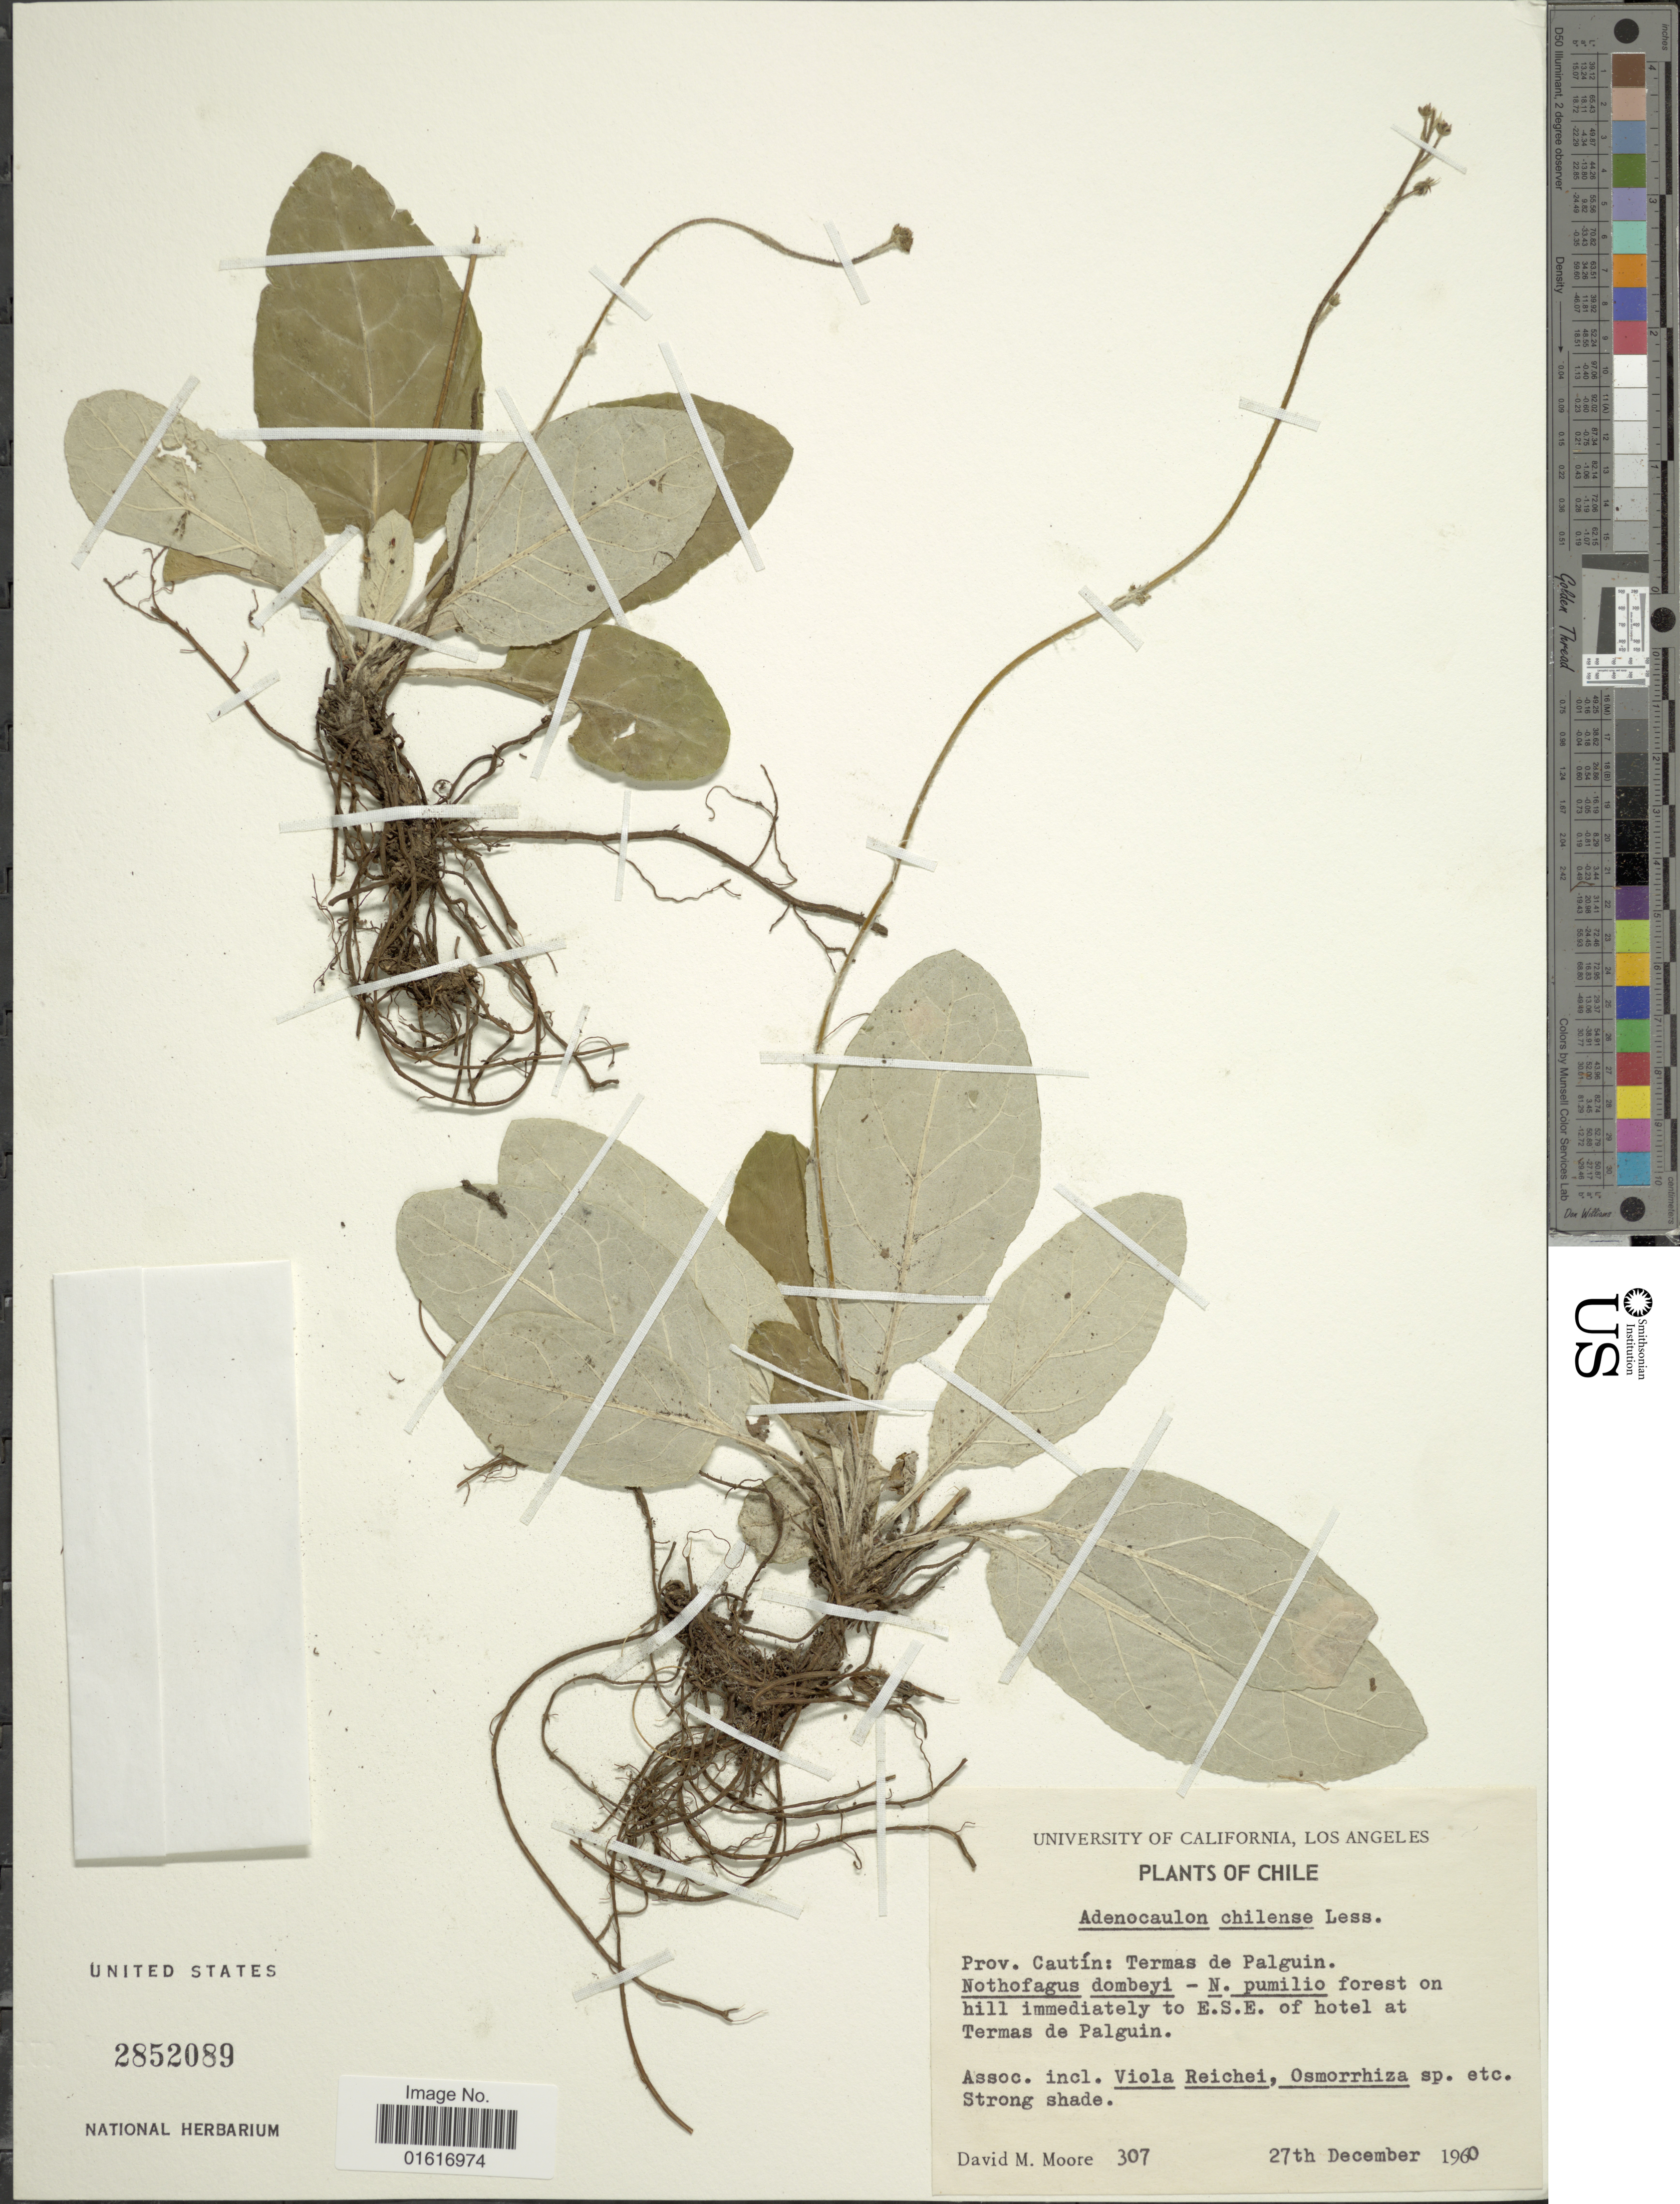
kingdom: Plantae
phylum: Tracheophyta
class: Magnoliopsida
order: Asterales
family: Asteraceae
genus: Adenocaulon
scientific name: Adenocaulon chilense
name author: Less.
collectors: D. Moore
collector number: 307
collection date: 1960-12-27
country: Chile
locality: Prov. Cautin: Termas de Palguin. Nothofagus dombeyi - N. pumilio forest on hill immediately to E.S.E. of hotel at Termas de Palguin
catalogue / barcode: US 2852089